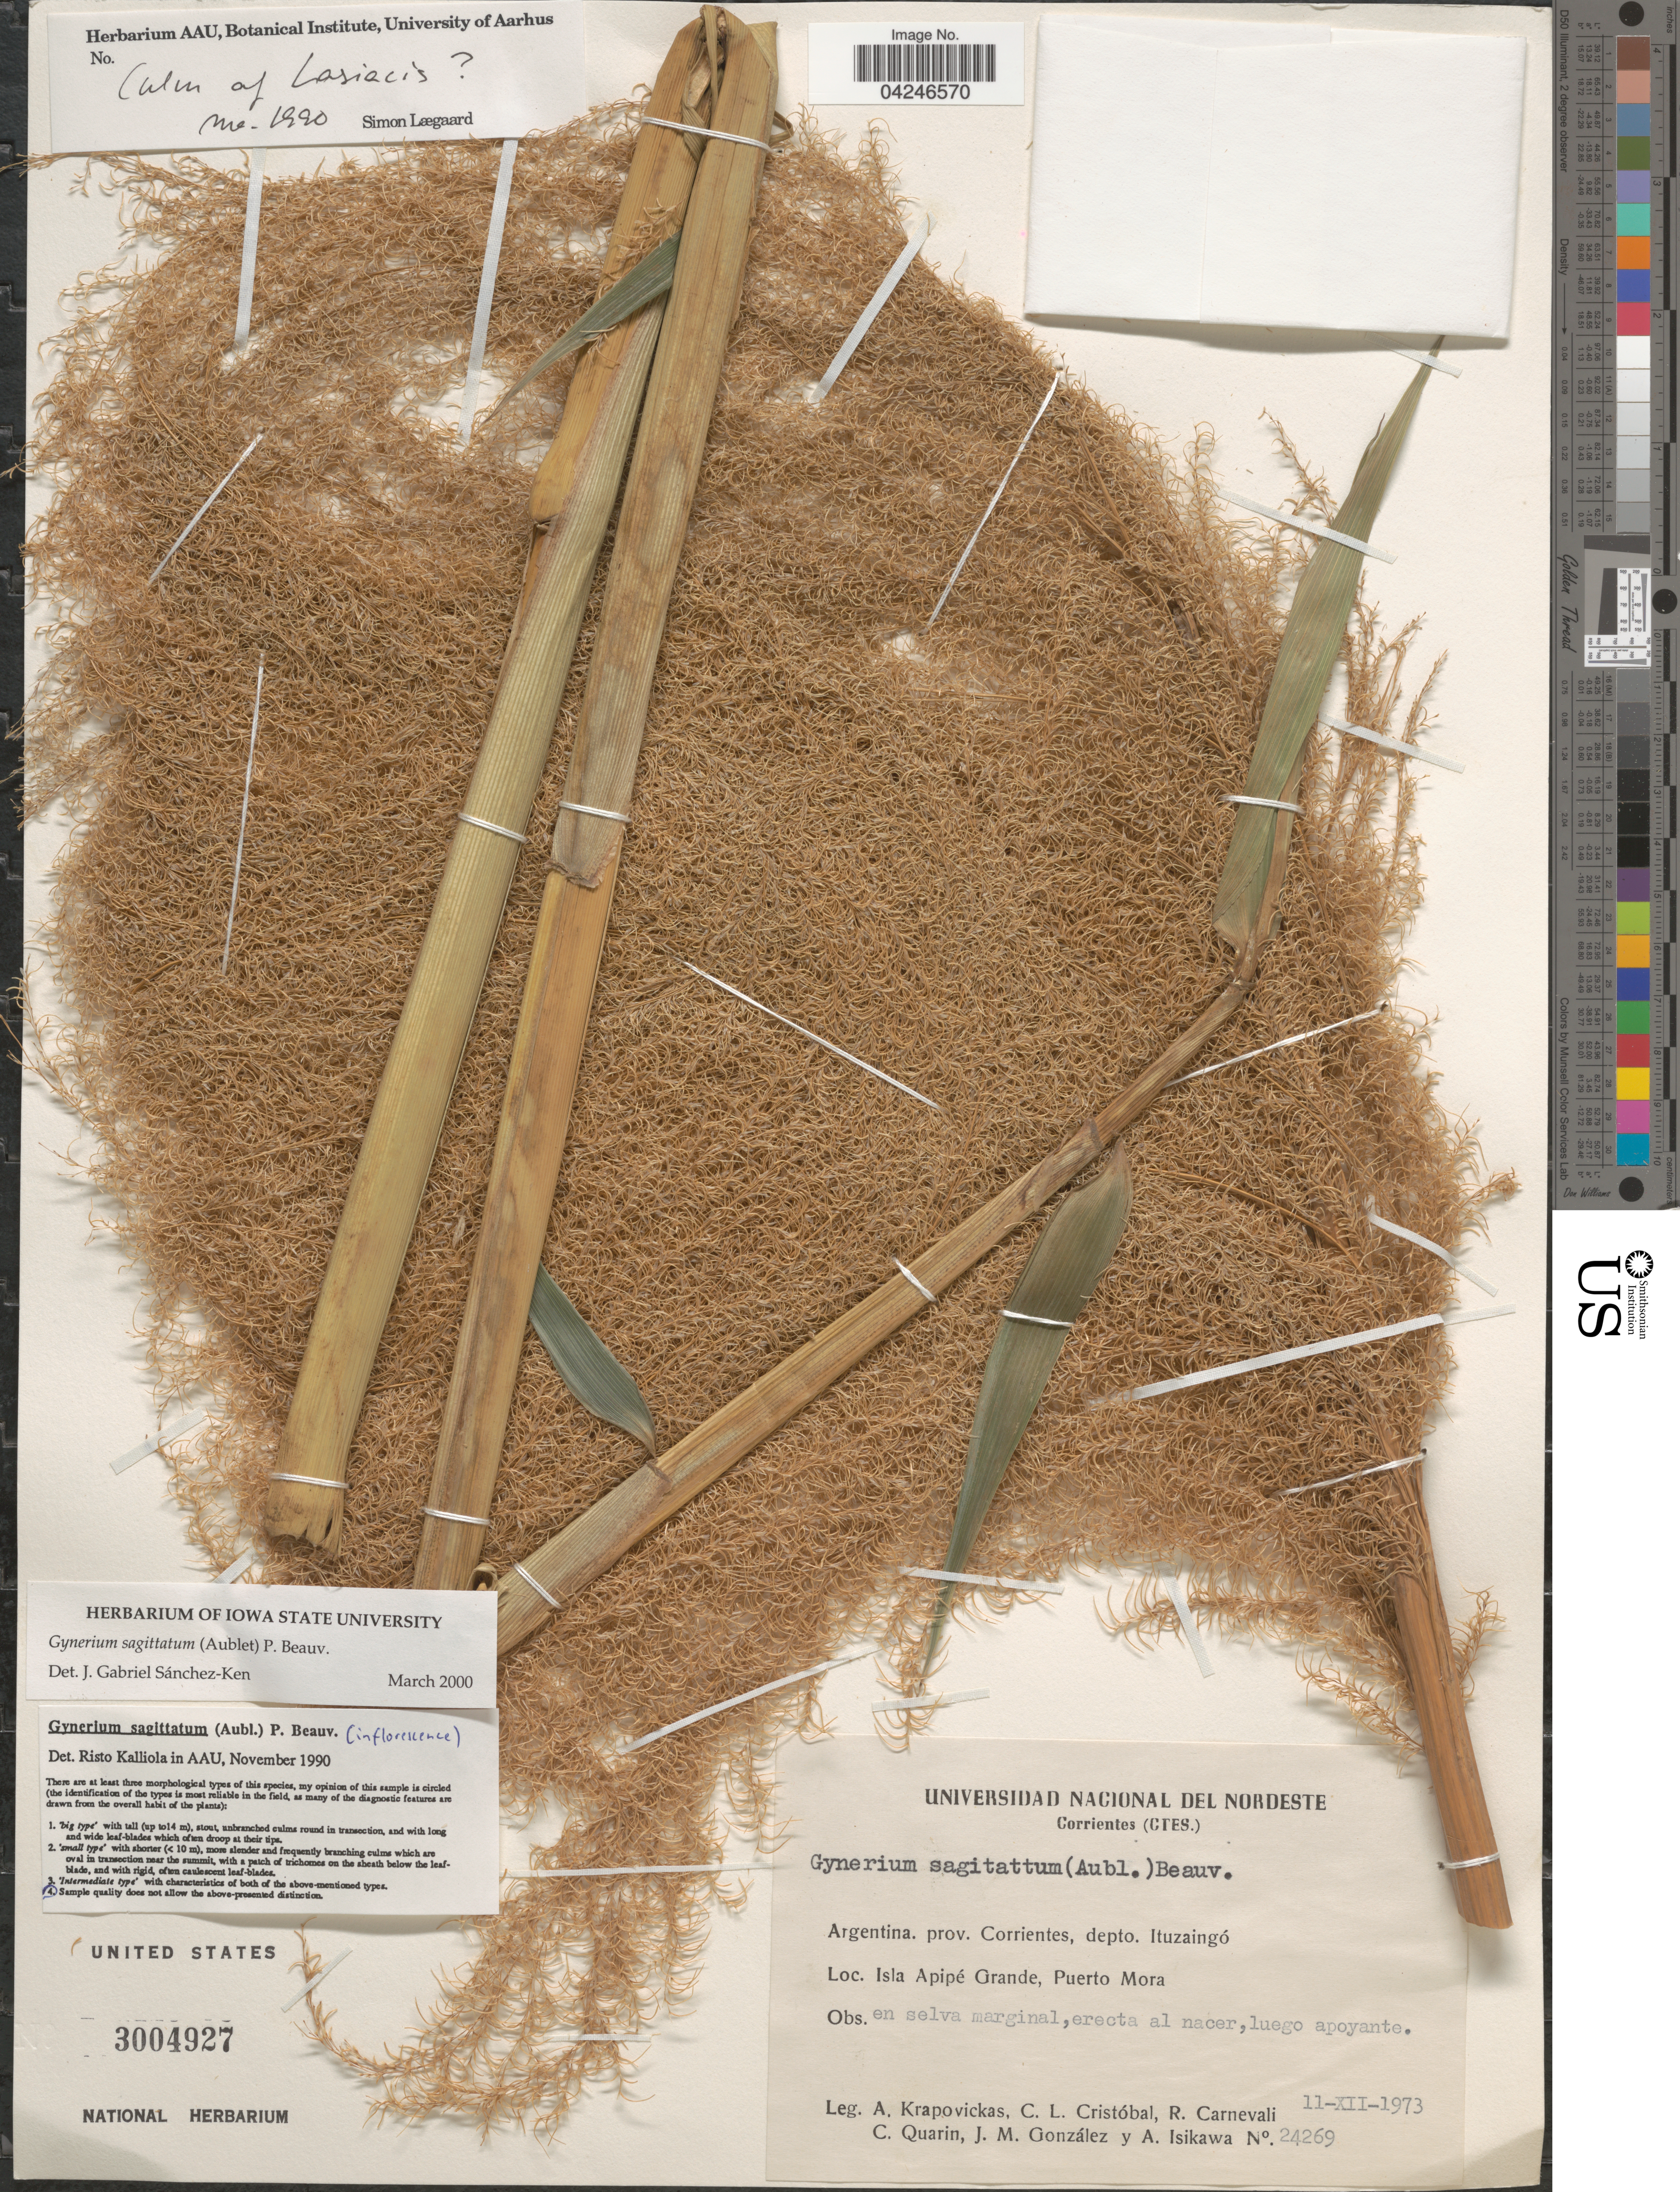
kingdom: Plantae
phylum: Tracheophyta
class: Liliopsida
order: Poales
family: Poaceae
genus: Gynerium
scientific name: Gynerium sagittatum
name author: (Aubl.) P. Beauv.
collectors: A. Krapovickas, C. L. Cristóbal, R. Carnevali, C. Quarin & et al.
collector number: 24269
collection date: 1973-12-11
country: Argentina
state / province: Corrientes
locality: Depto. Ituzaingó. Isla Apipé Grande, Puerto Mora.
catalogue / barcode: US 3004927